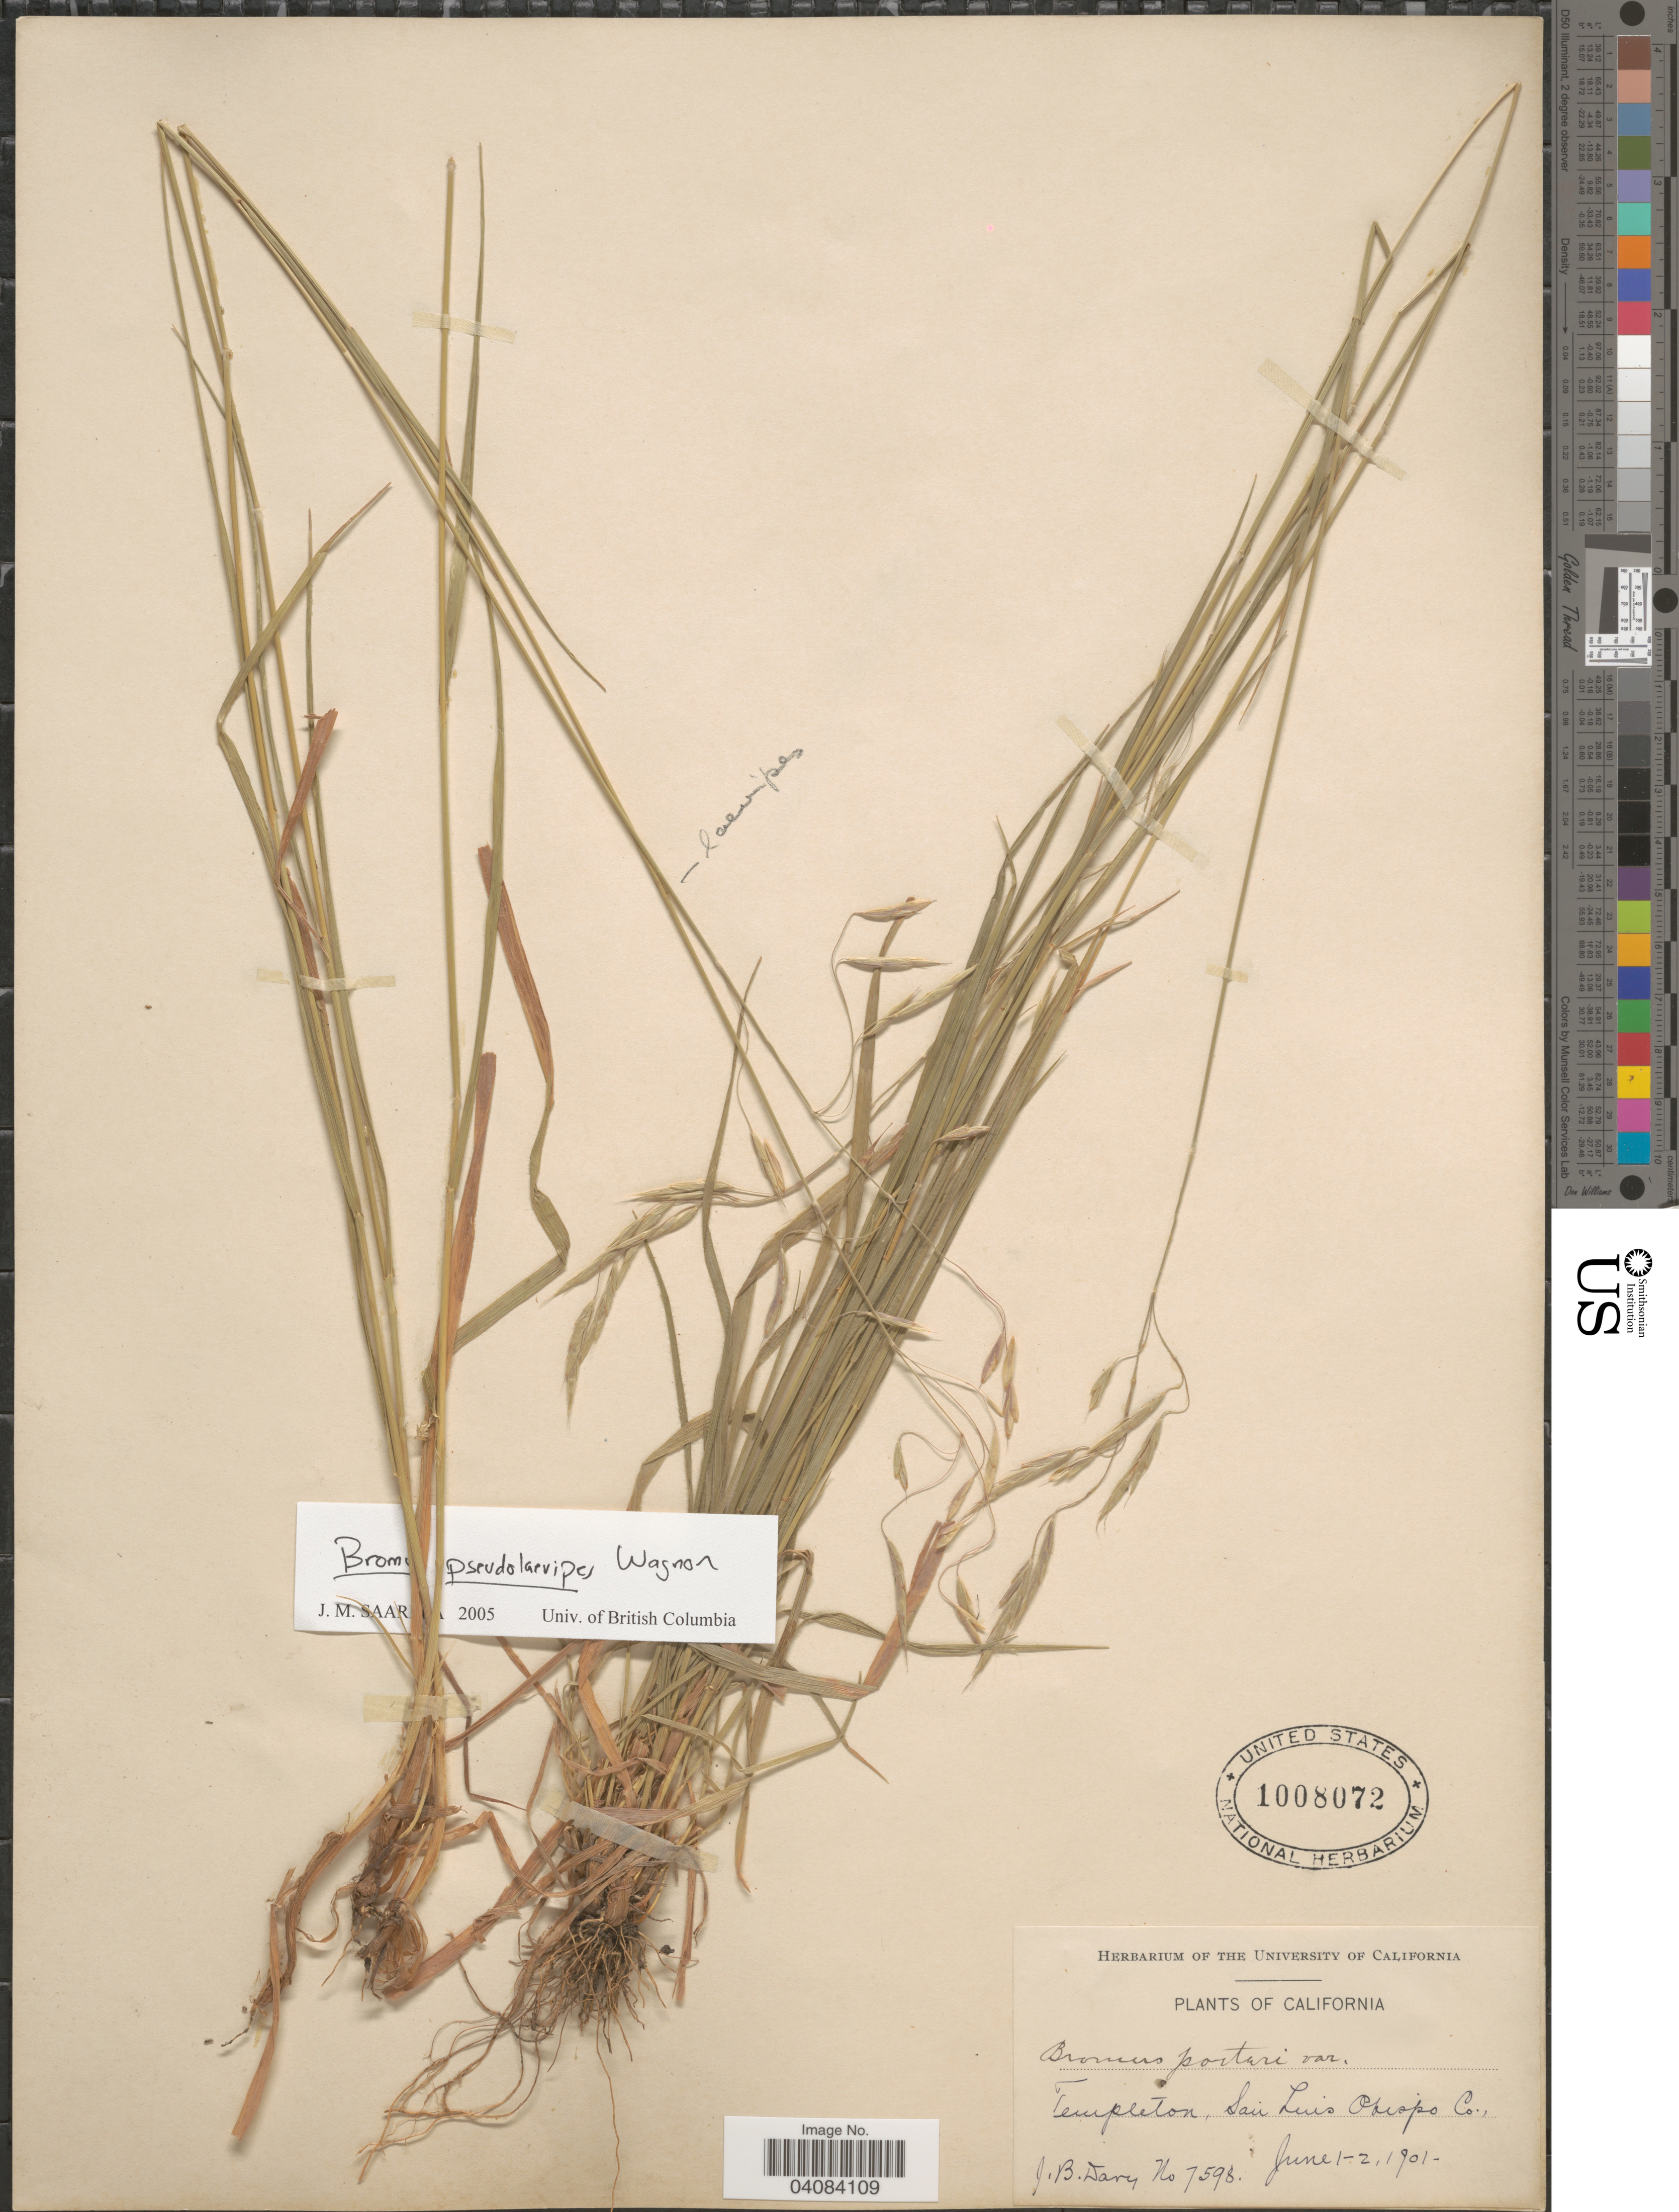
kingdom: Plantae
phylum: Tracheophyta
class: Liliopsida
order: Poales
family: Poaceae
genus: Bromus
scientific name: Bromus pseudolaevipes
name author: Wagnon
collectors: J. Burtt Davy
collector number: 7598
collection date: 1901-06-01/1901-06-02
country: United States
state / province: California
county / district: San Luis Obispo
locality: Templeton, San Luis Obispo Co.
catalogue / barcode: US 1008072